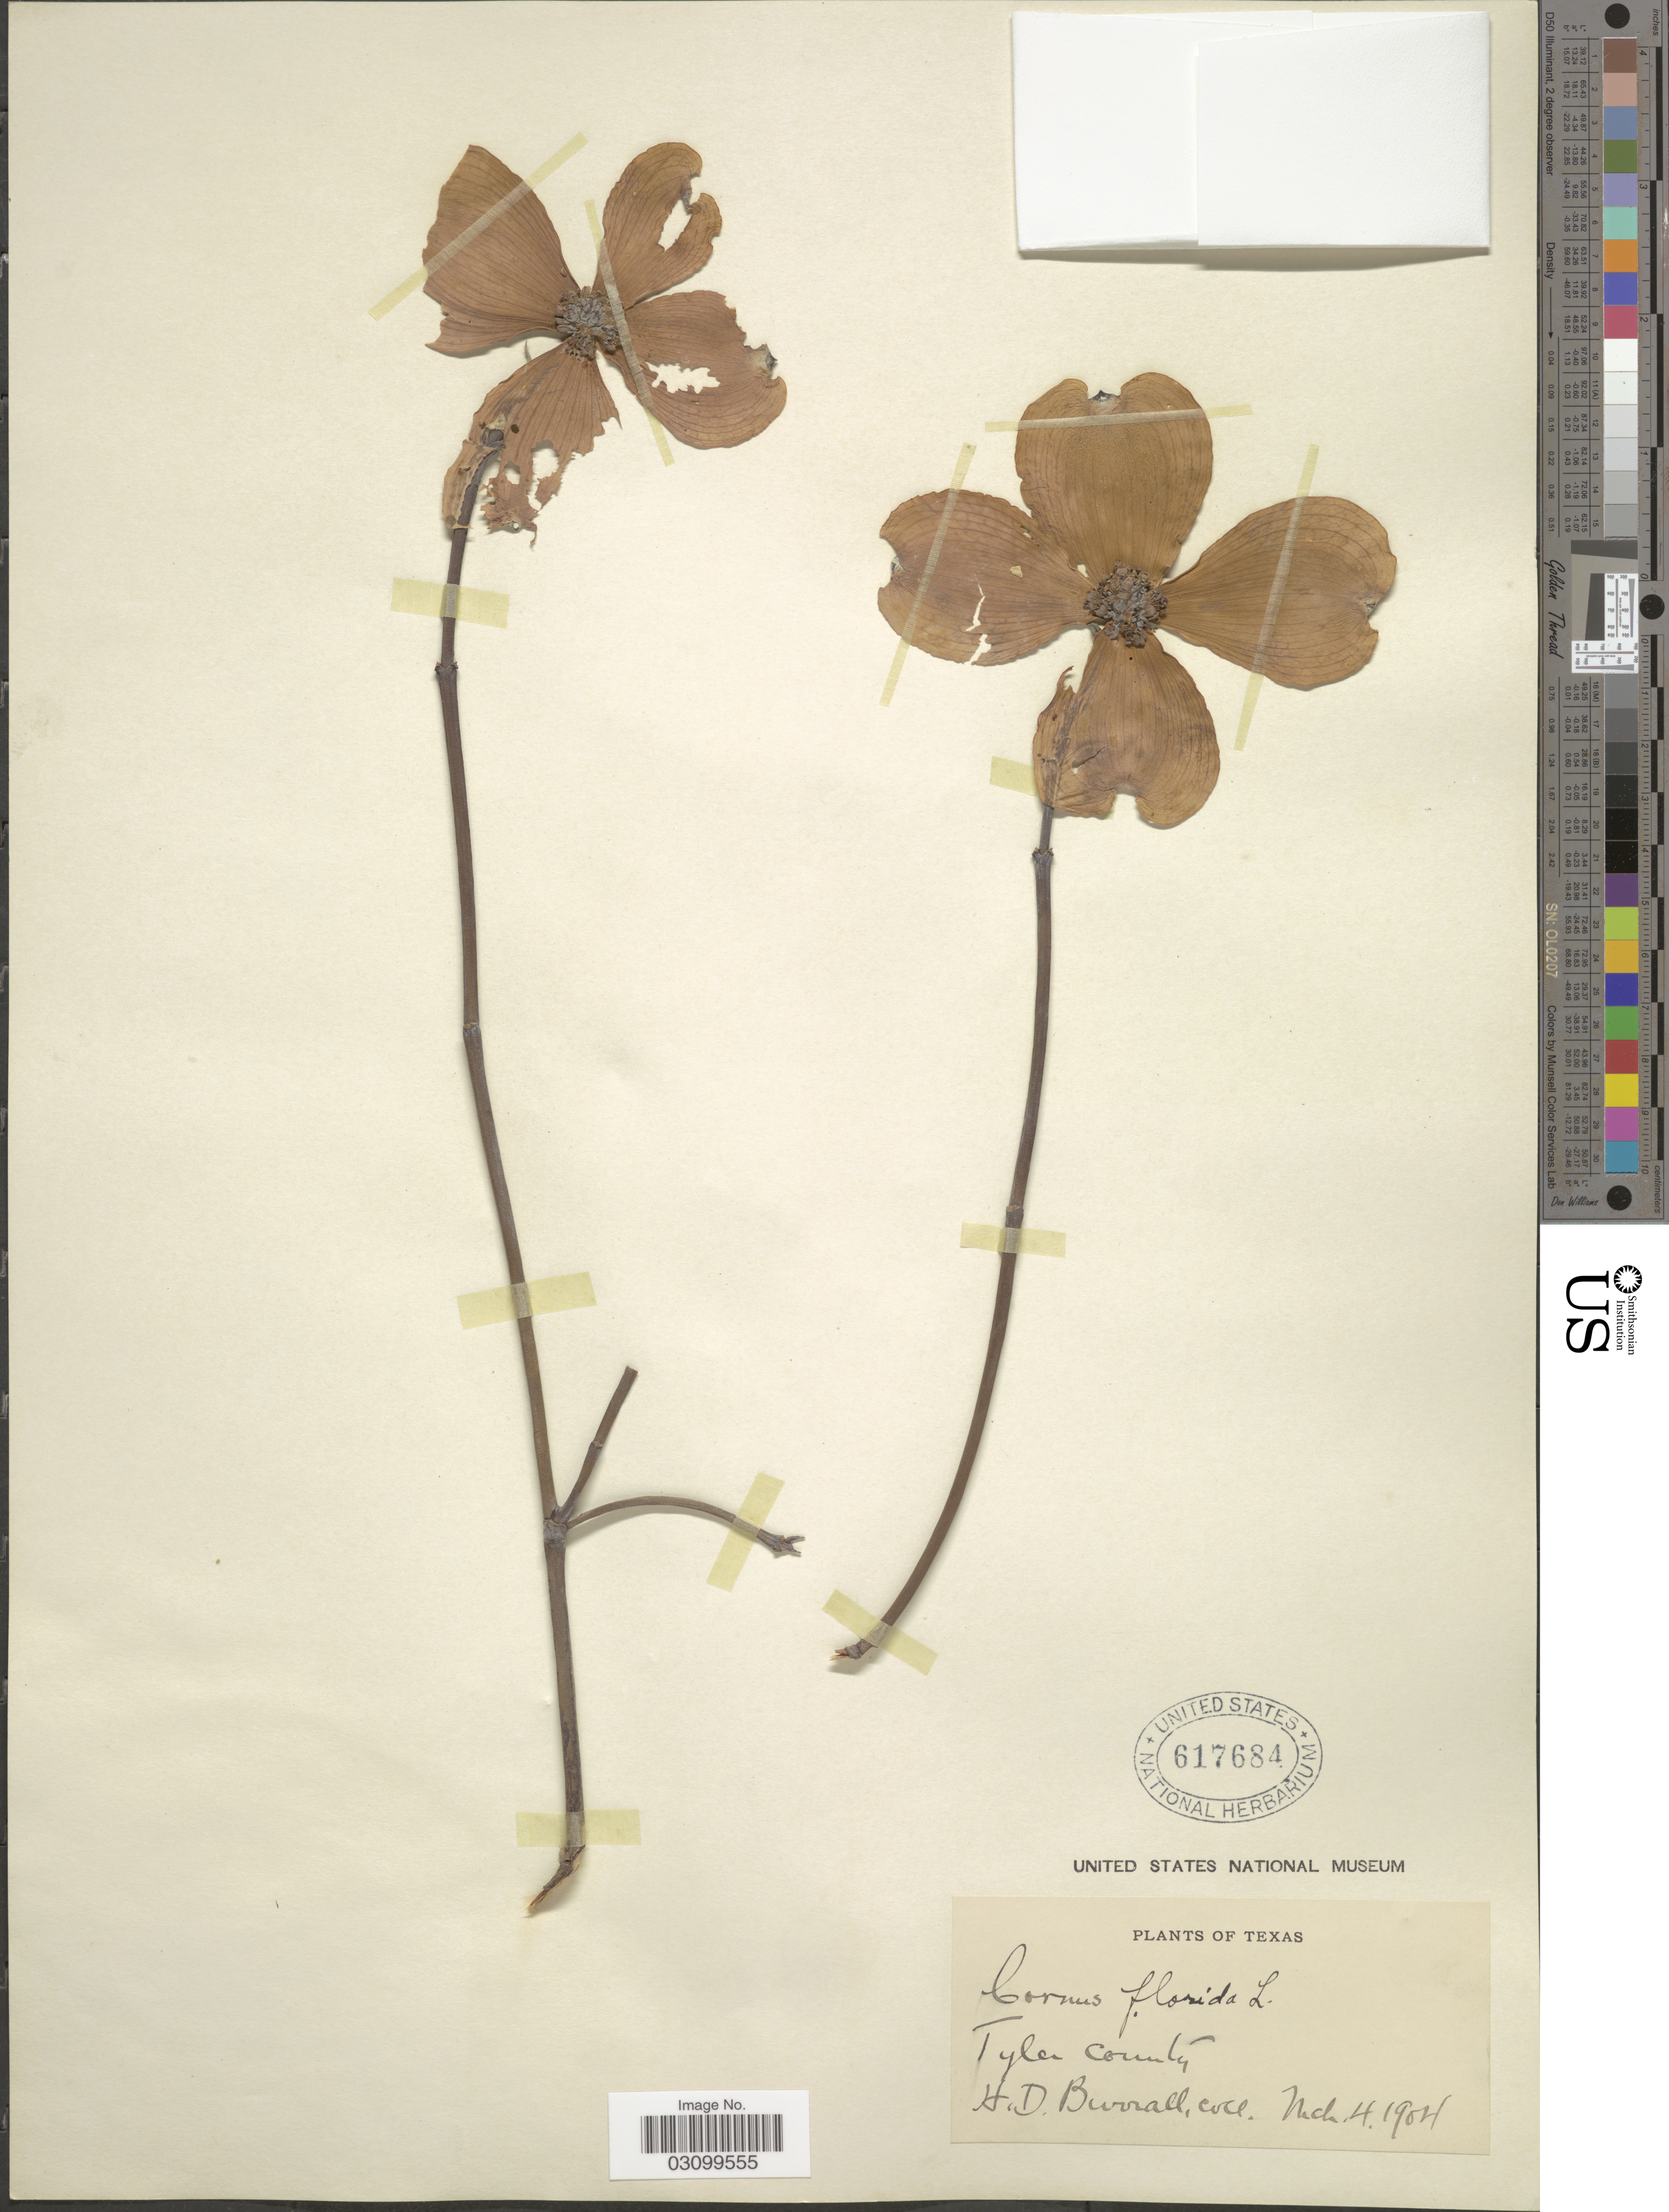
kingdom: Plantae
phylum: Tracheophyta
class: Magnoliopsida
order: Cornales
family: Cornaceae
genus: Cornus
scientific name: Cornus florida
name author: L.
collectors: H. Burrall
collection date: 1904-03-04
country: United States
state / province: Texas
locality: Tyler County.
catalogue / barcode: US 617684